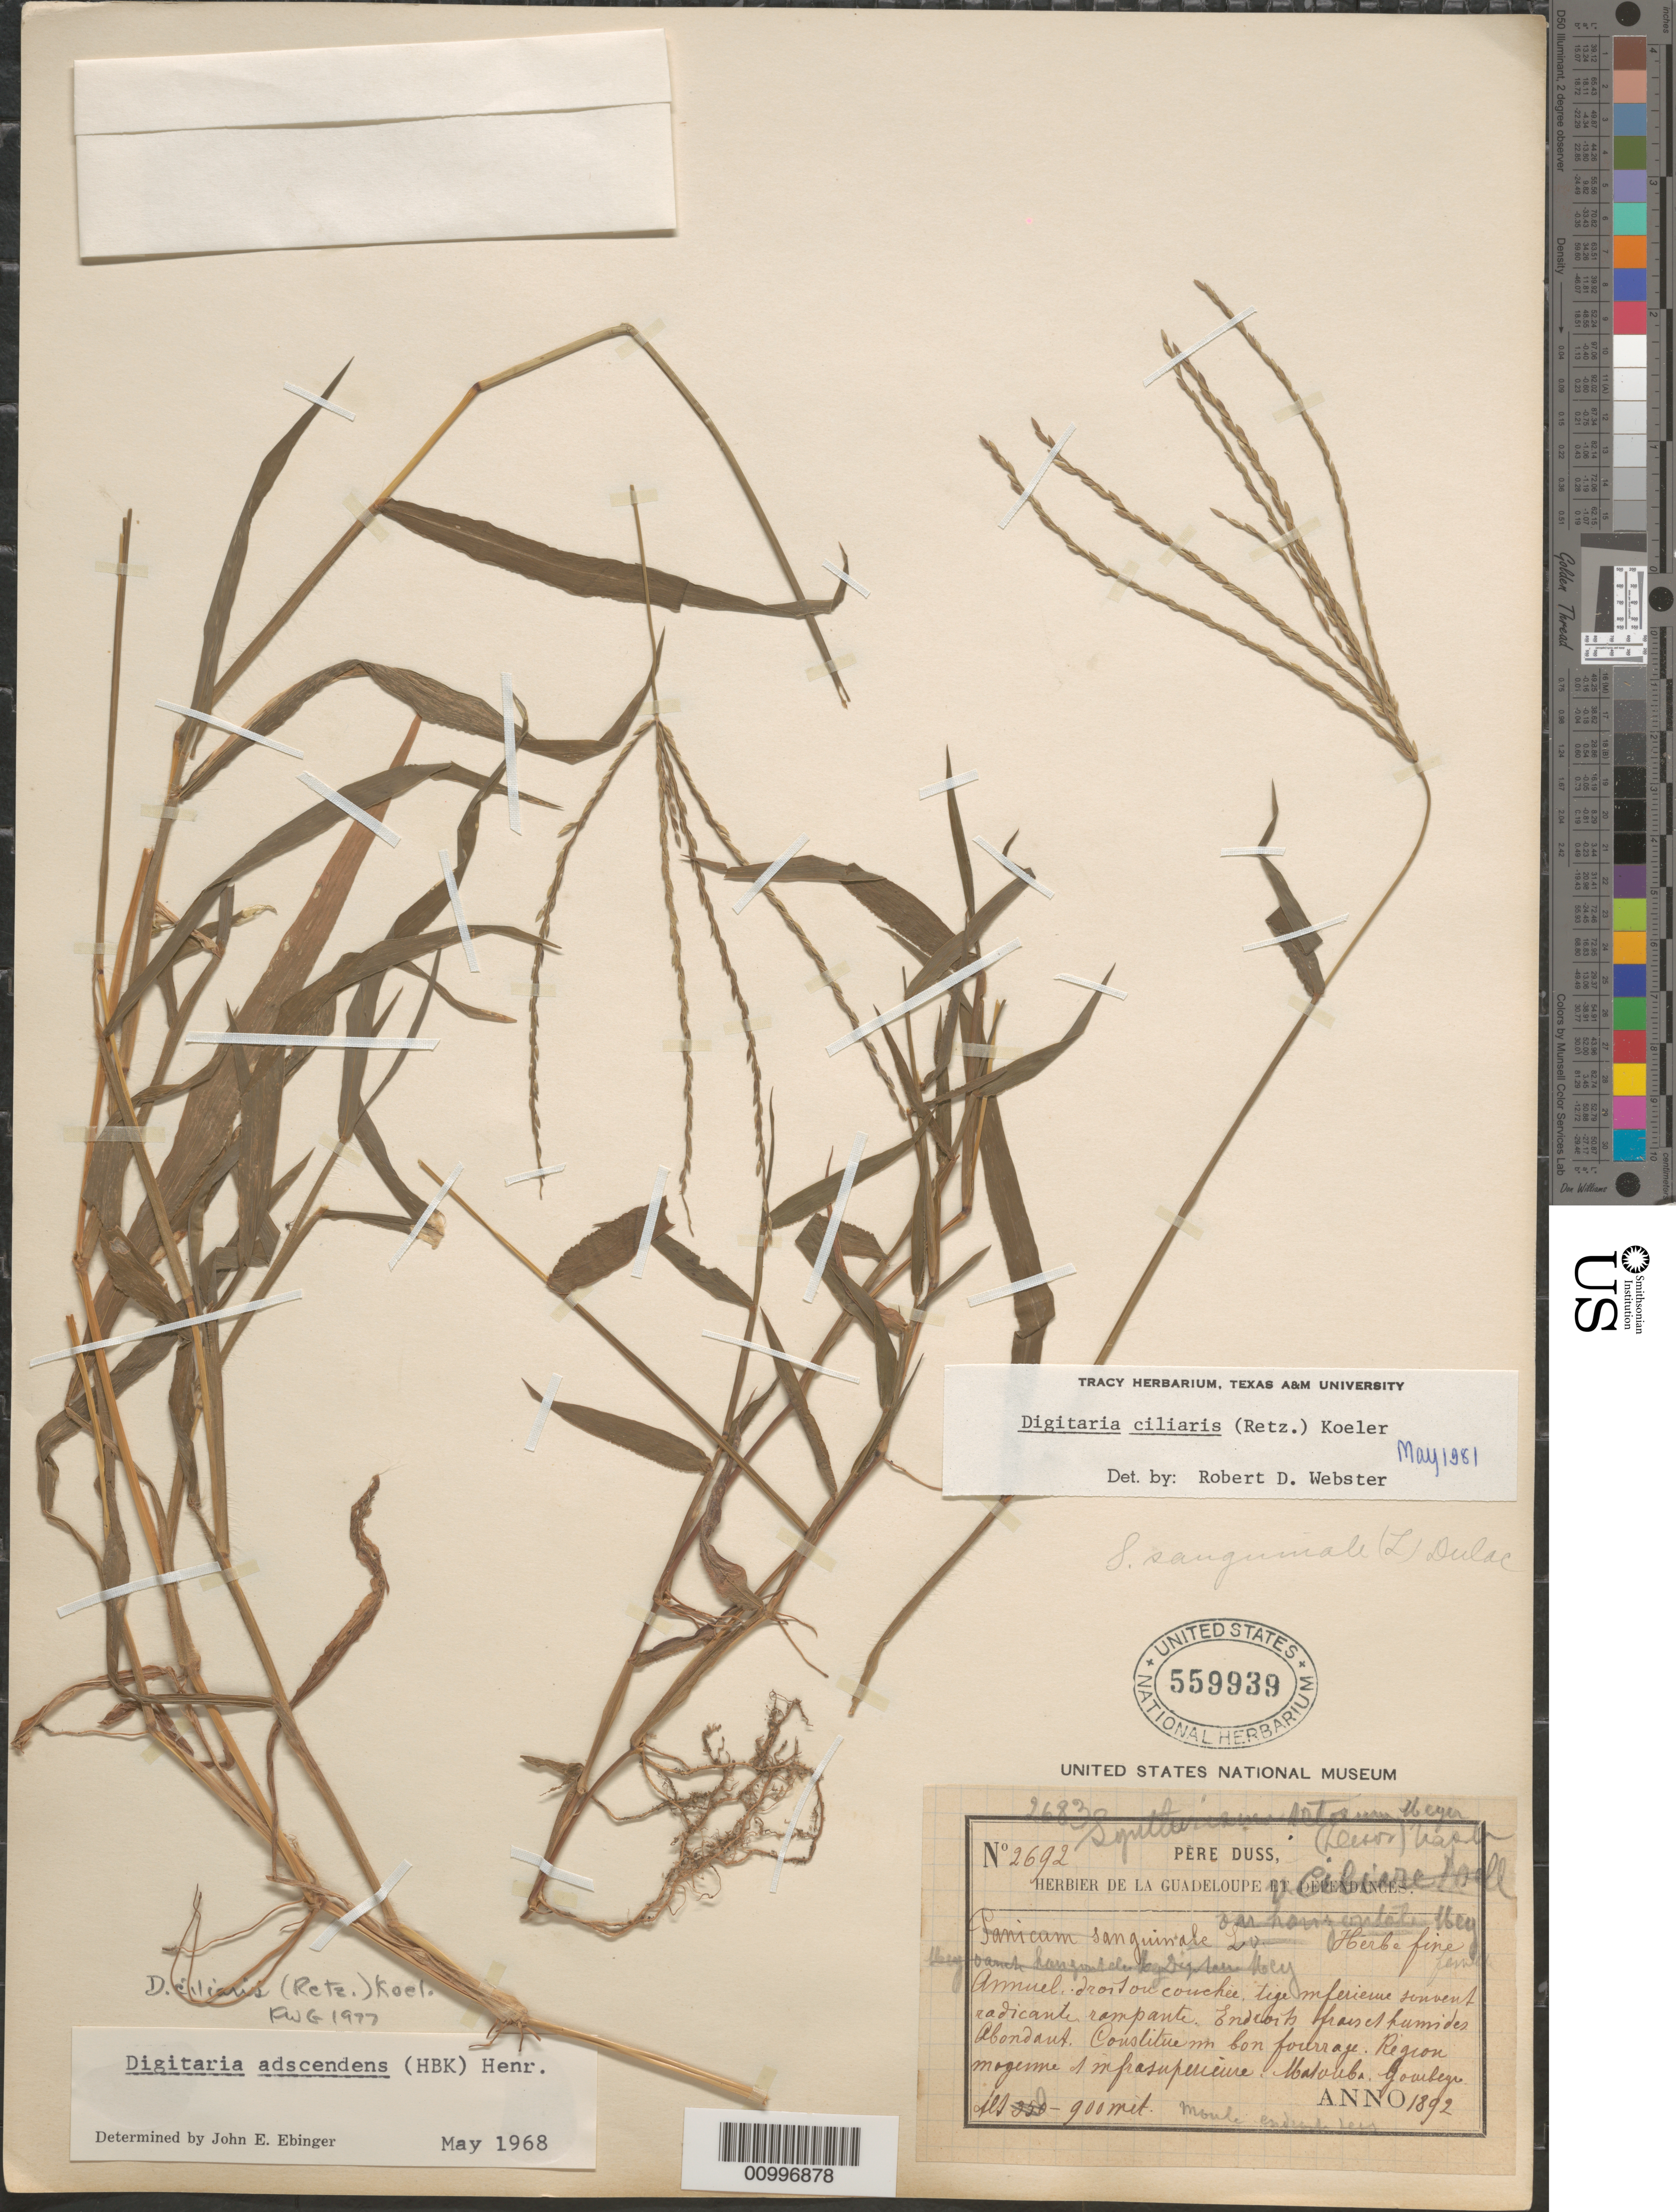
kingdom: Plantae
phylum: Tracheophyta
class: Liliopsida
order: Poales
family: Poaceae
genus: Digitaria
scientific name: Digitaria ciliaris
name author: (Retz.) Koeler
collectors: Père Duss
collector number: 2692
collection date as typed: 1892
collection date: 1892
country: Guadeloupe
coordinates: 0 N, 0 E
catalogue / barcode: US 559939